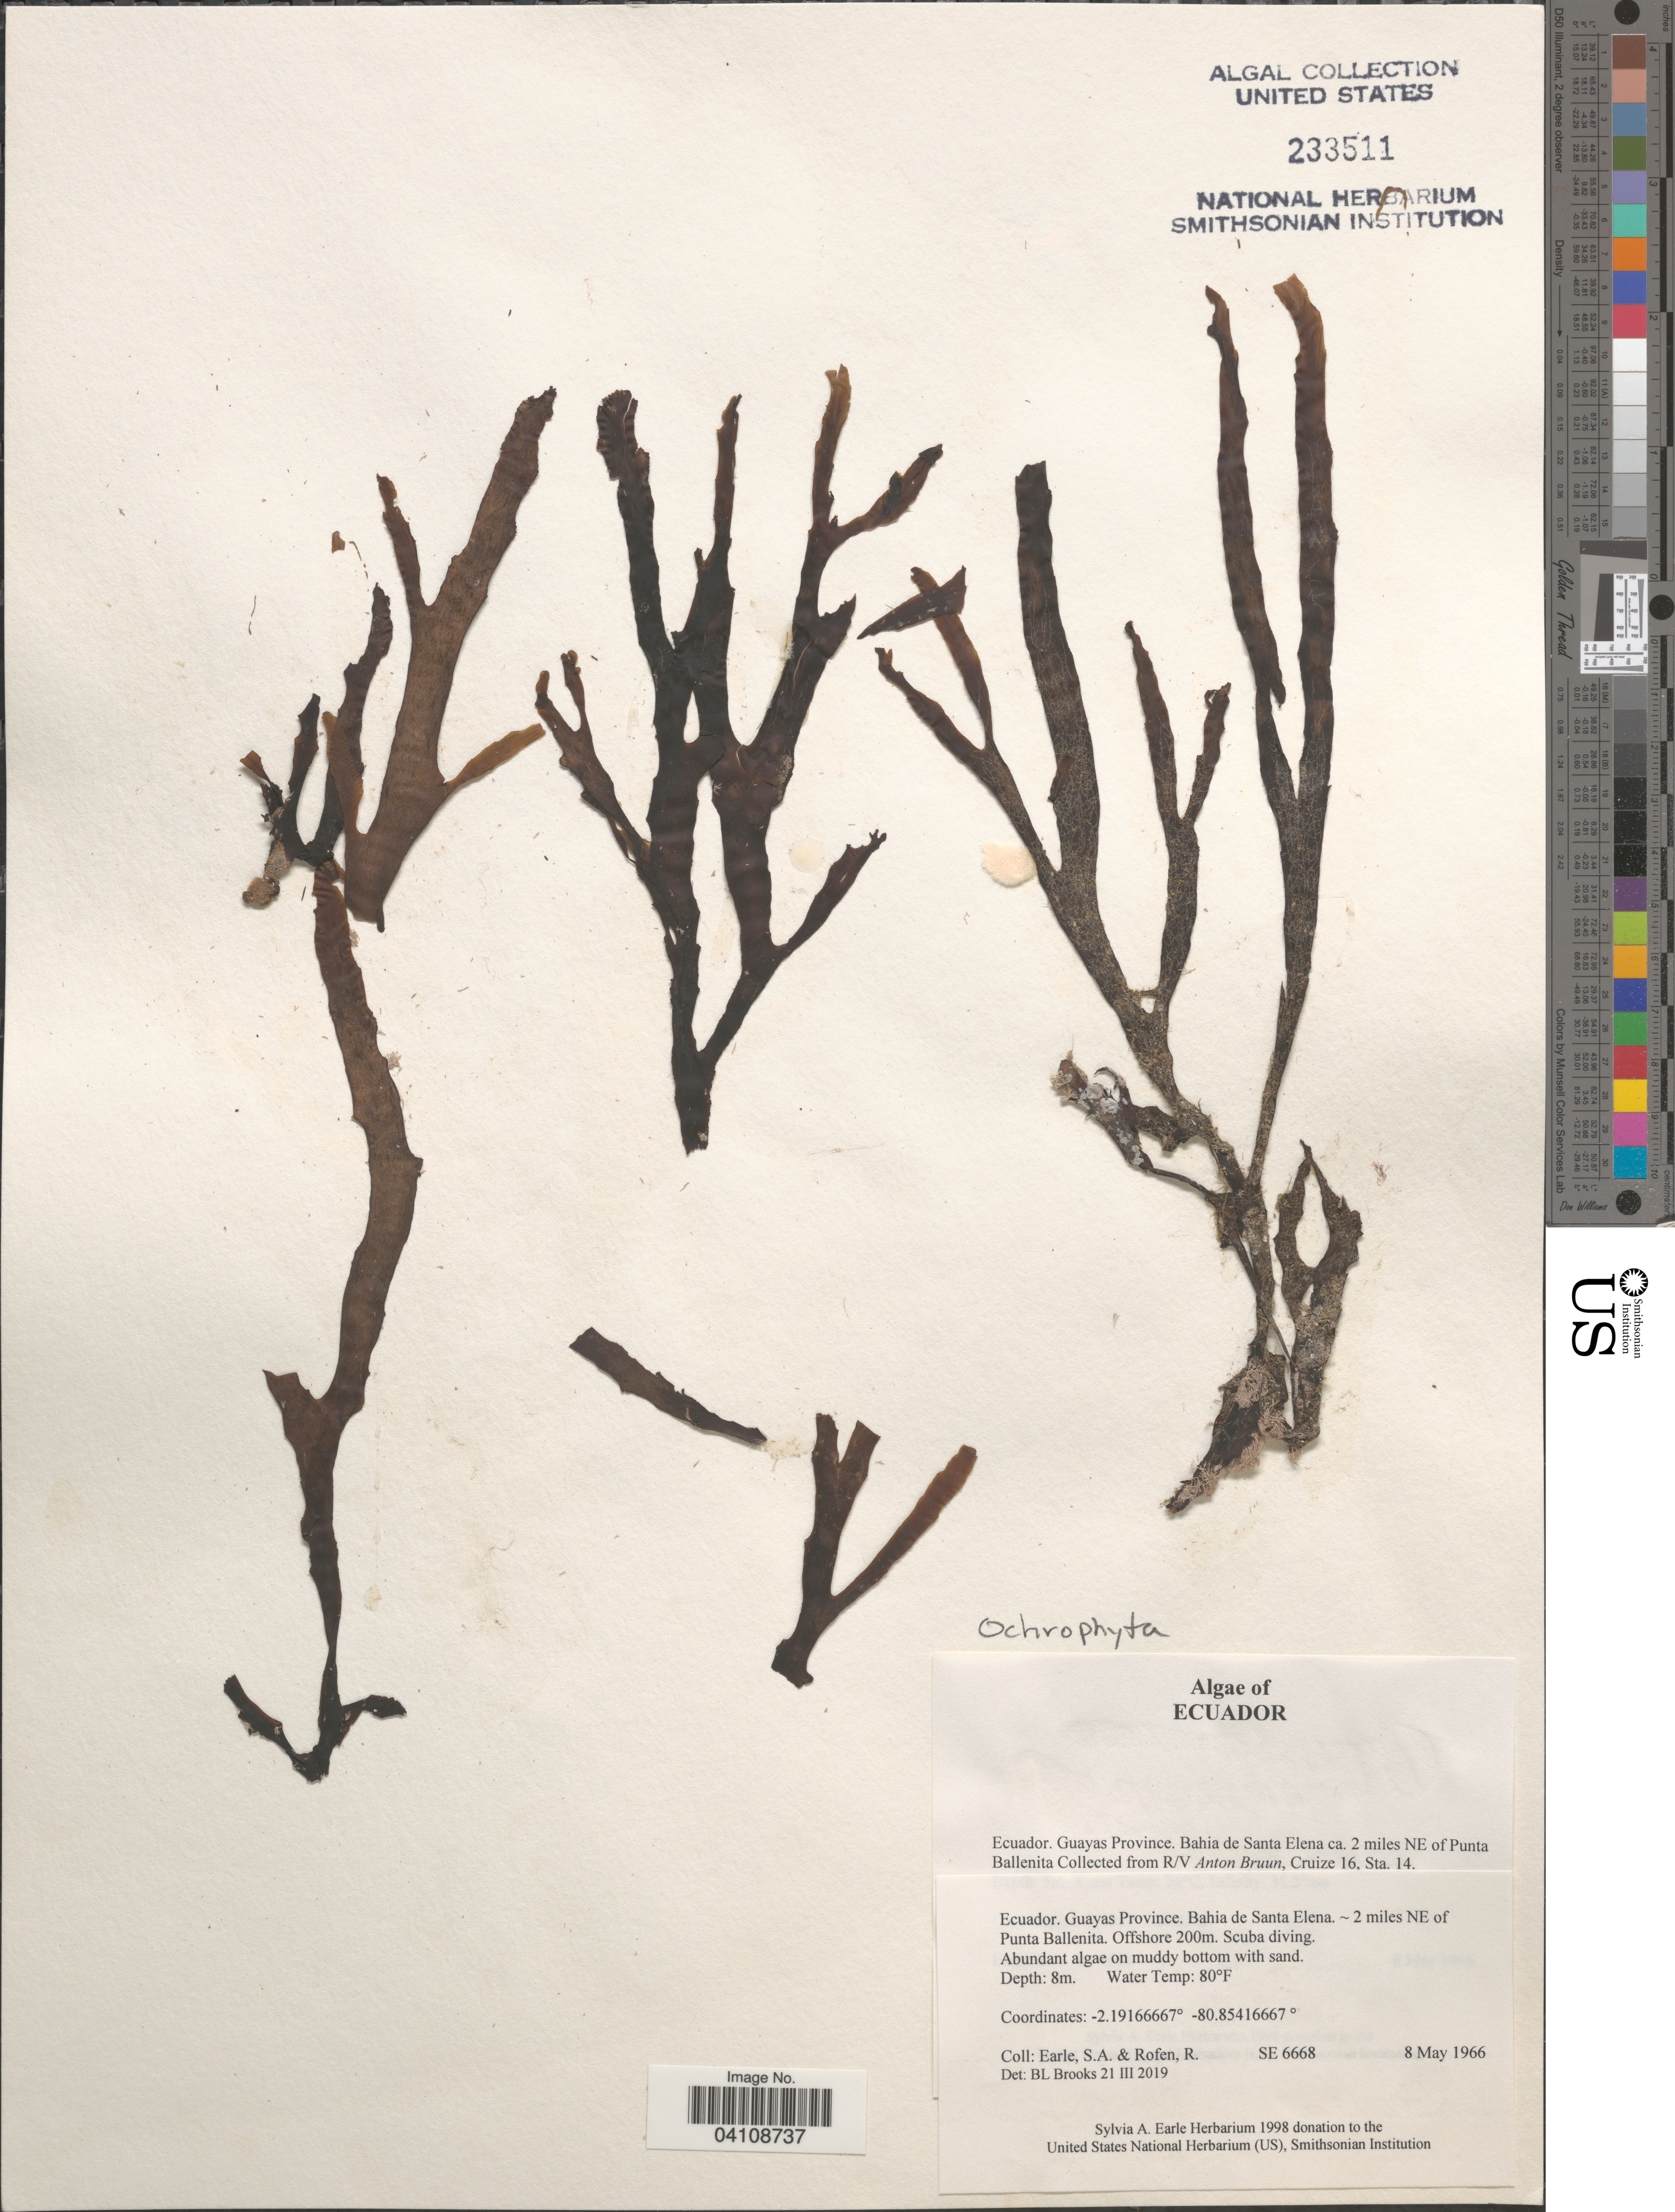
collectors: S. A. Earle & R. Rofen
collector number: SE6668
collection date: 1966-05-08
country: Ecuador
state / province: Guayas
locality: Bahia de Santa Elena ~ 2 miles NE of Punta Ballenita. Offshore 200m.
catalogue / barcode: US 233511